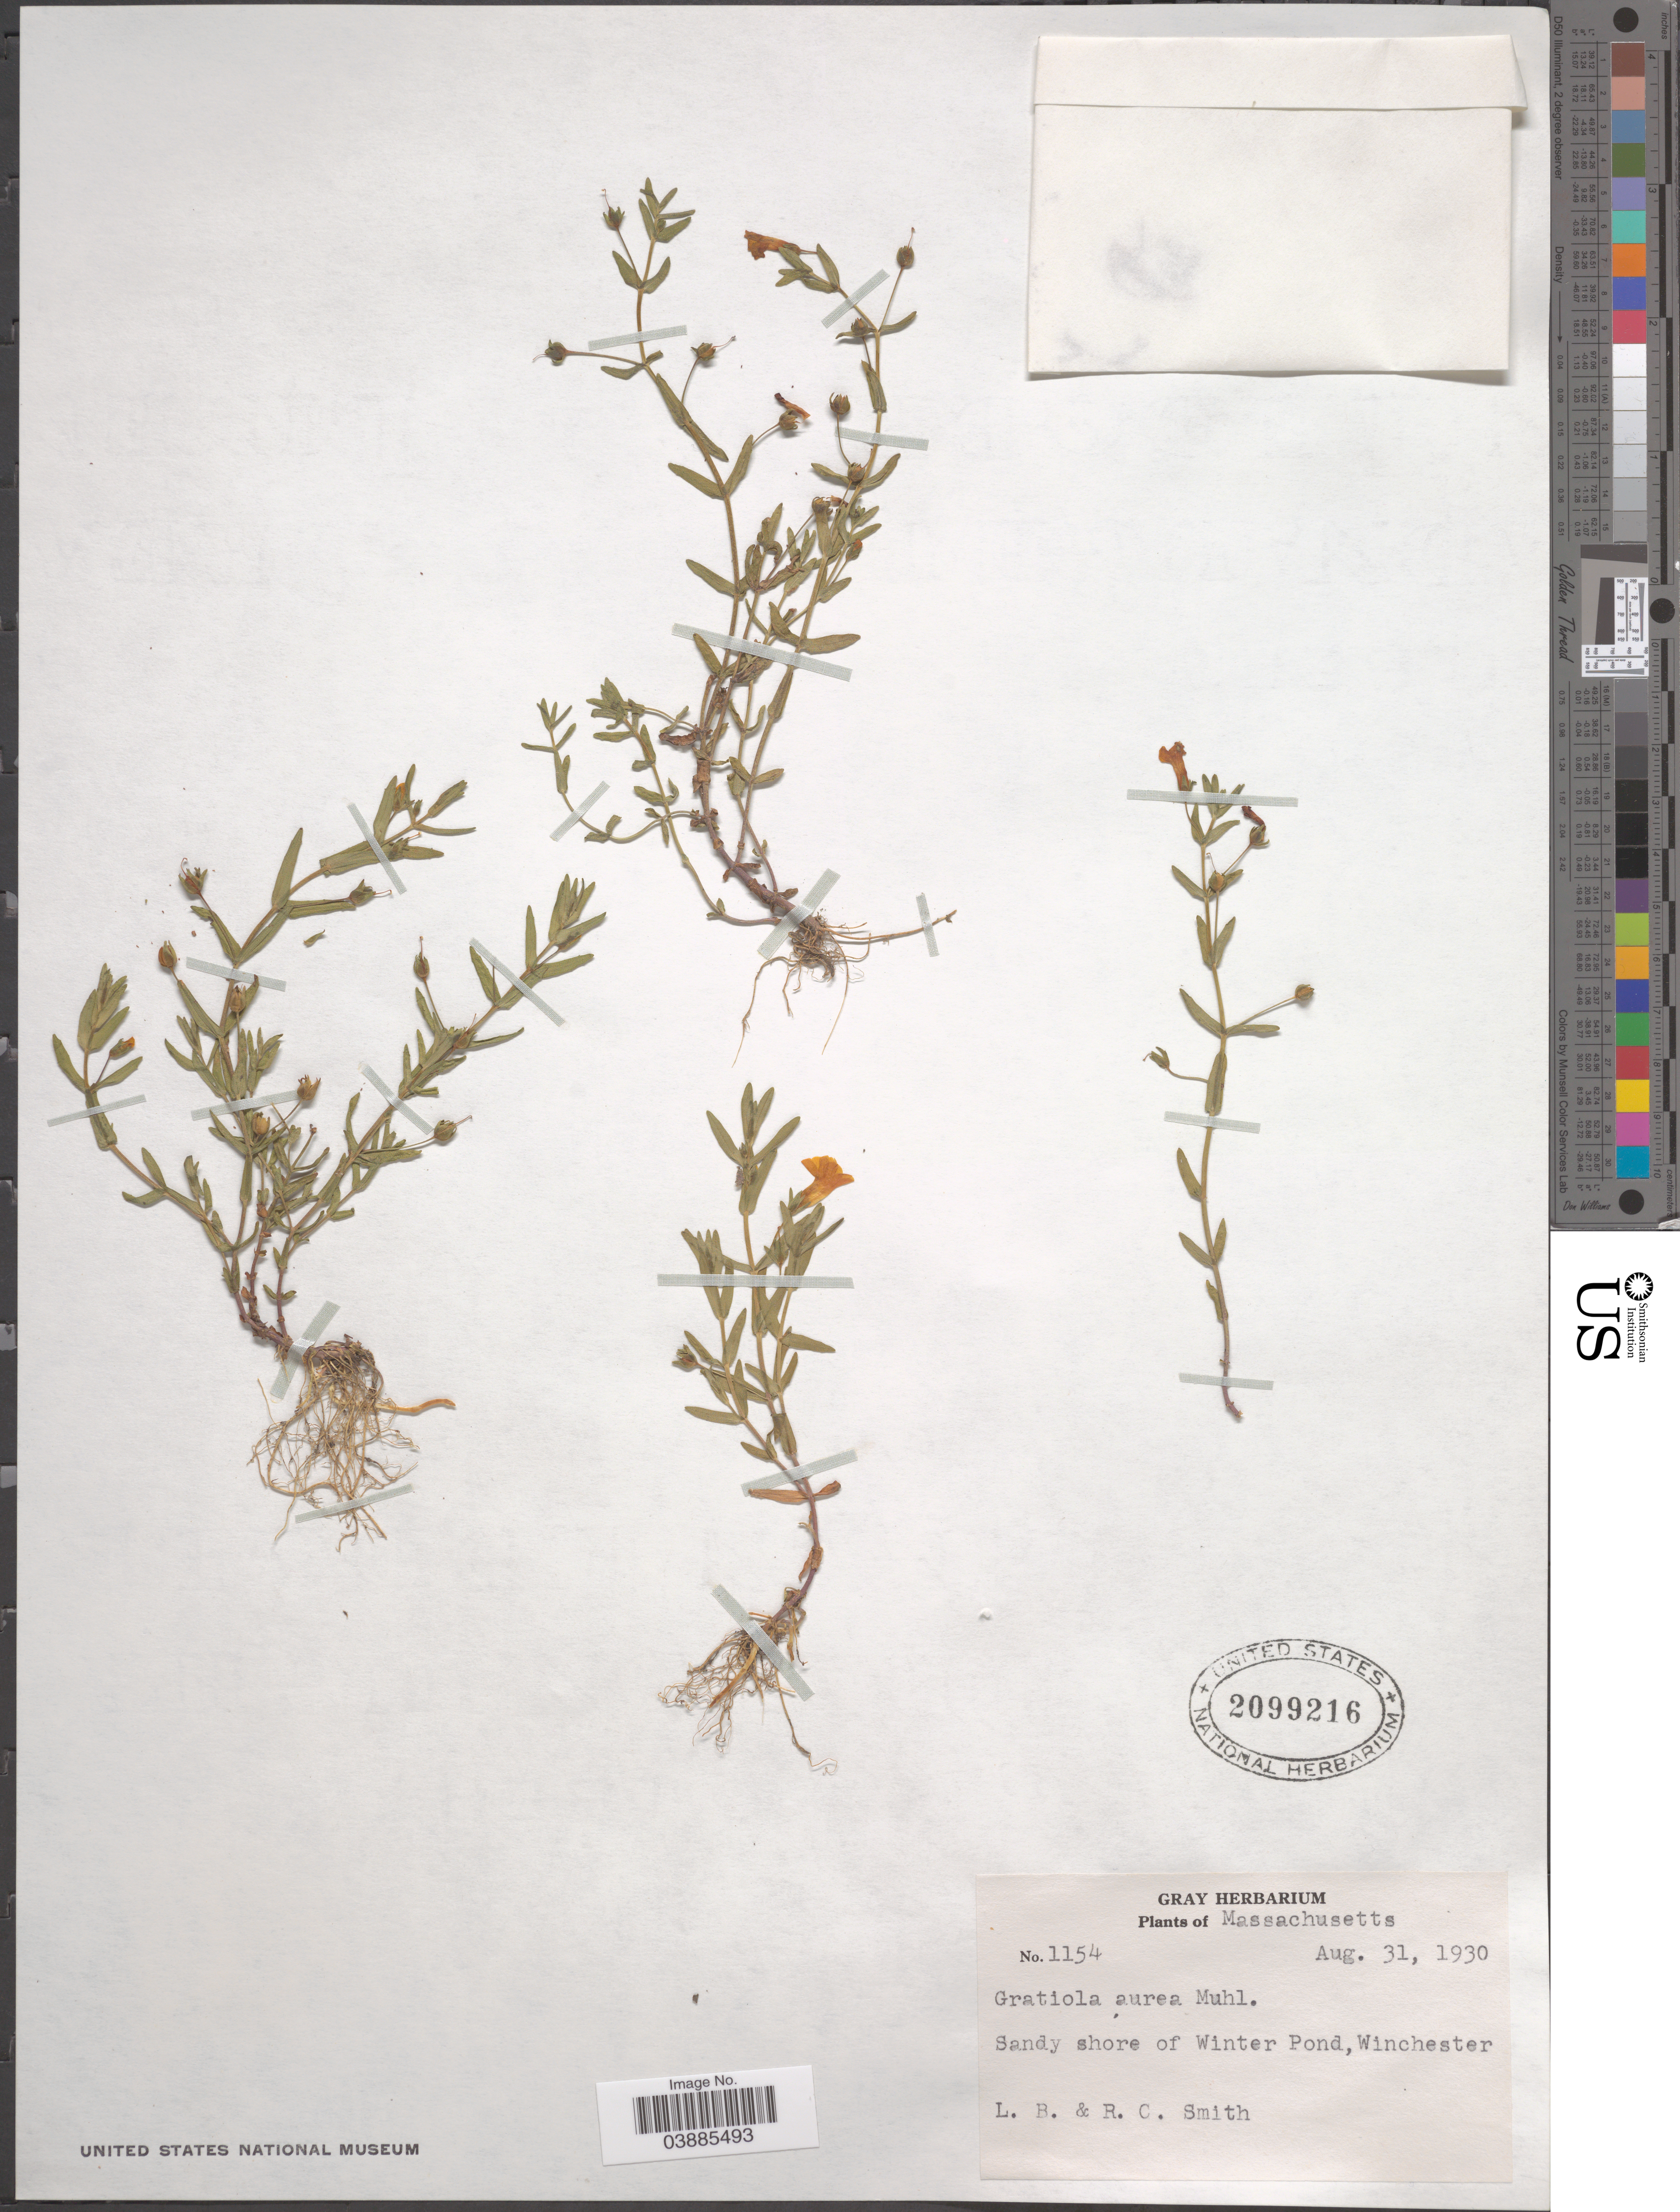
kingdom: Plantae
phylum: Tracheophyta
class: Magnoliopsida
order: Lamiales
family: Plantaginaceae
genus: Gratiola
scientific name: Gratiola aurea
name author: Pursh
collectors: L. Smith & R. C. Smith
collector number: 1154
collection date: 1930-08-31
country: United States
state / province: Massachusetts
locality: Winter Pond, Winchester.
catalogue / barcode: US 2099216